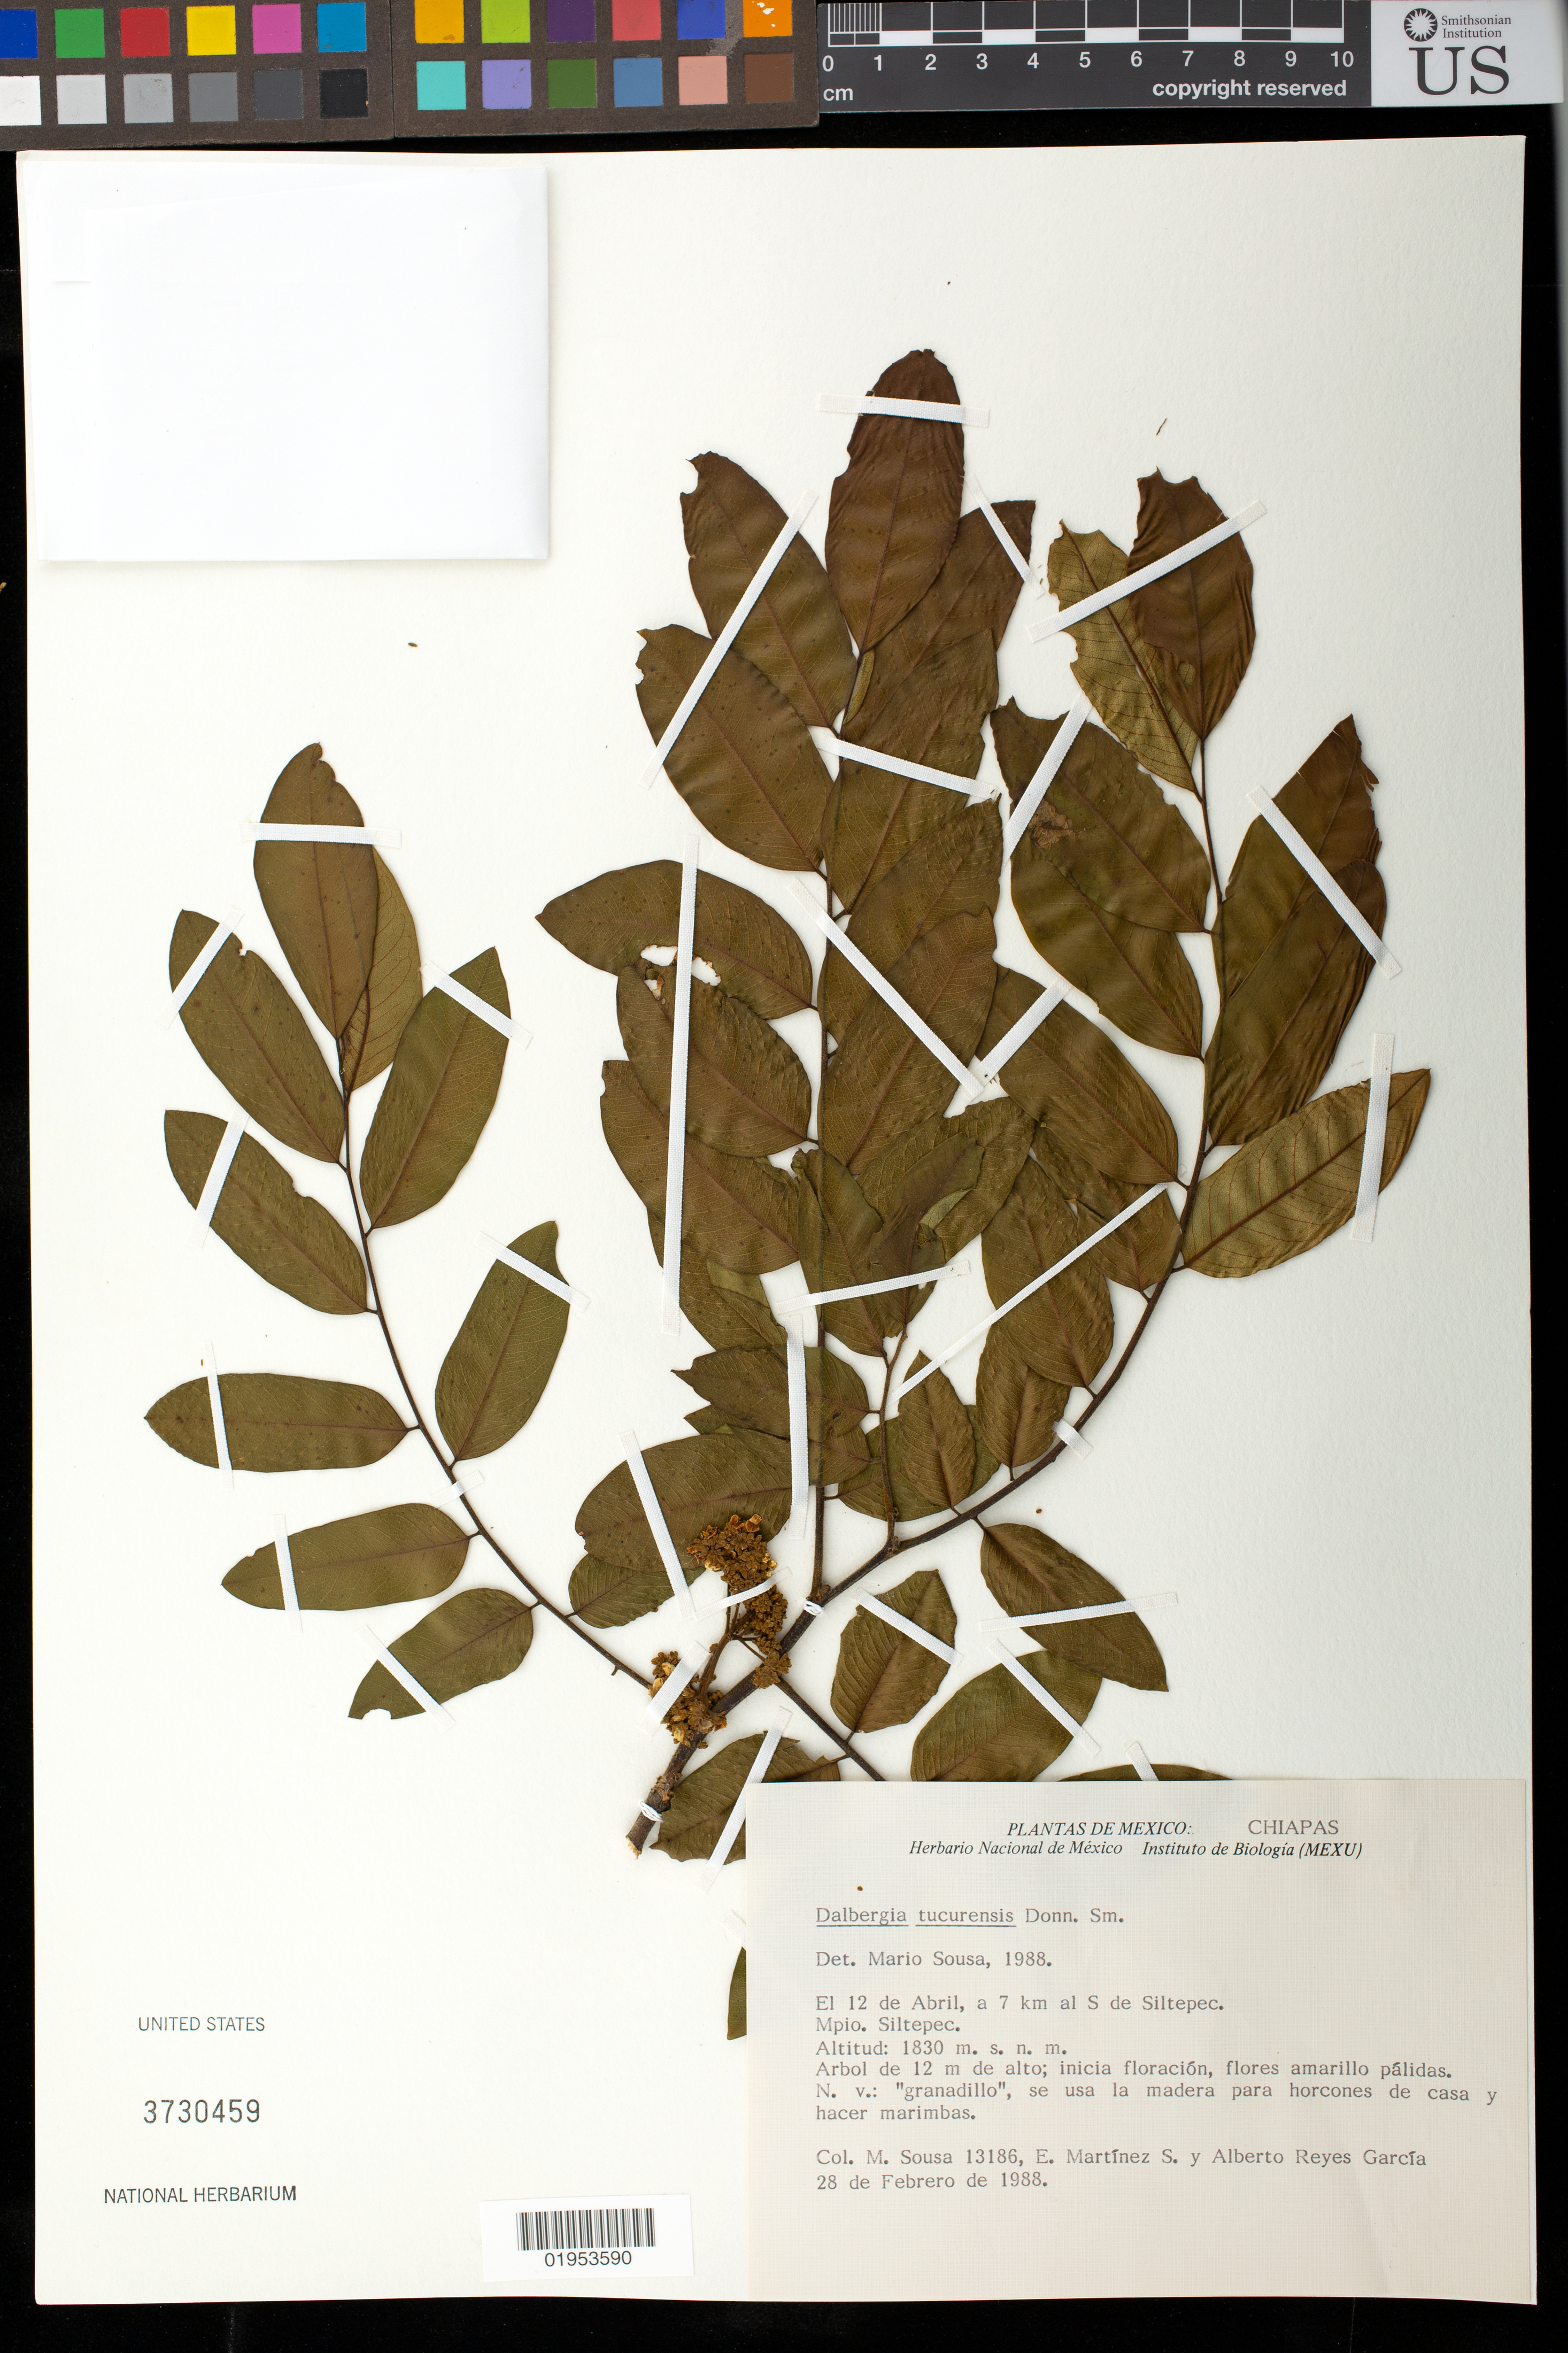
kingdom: Plantae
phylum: Tracheophyta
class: Magnoliopsida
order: Fabales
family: Fabaceae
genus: Dalbergia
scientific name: Dalbergia tucurensis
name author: Donn. Sm.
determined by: Sousa S., Mario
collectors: M. Sousa S., E. M. Martínez S. & A. Reyes G.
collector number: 13186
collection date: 1988-02-28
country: Mexico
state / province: Chiapas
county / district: Siltepec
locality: El 12 de Abril, a 7 km al S de Siltepec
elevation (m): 1830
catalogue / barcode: US 3730459